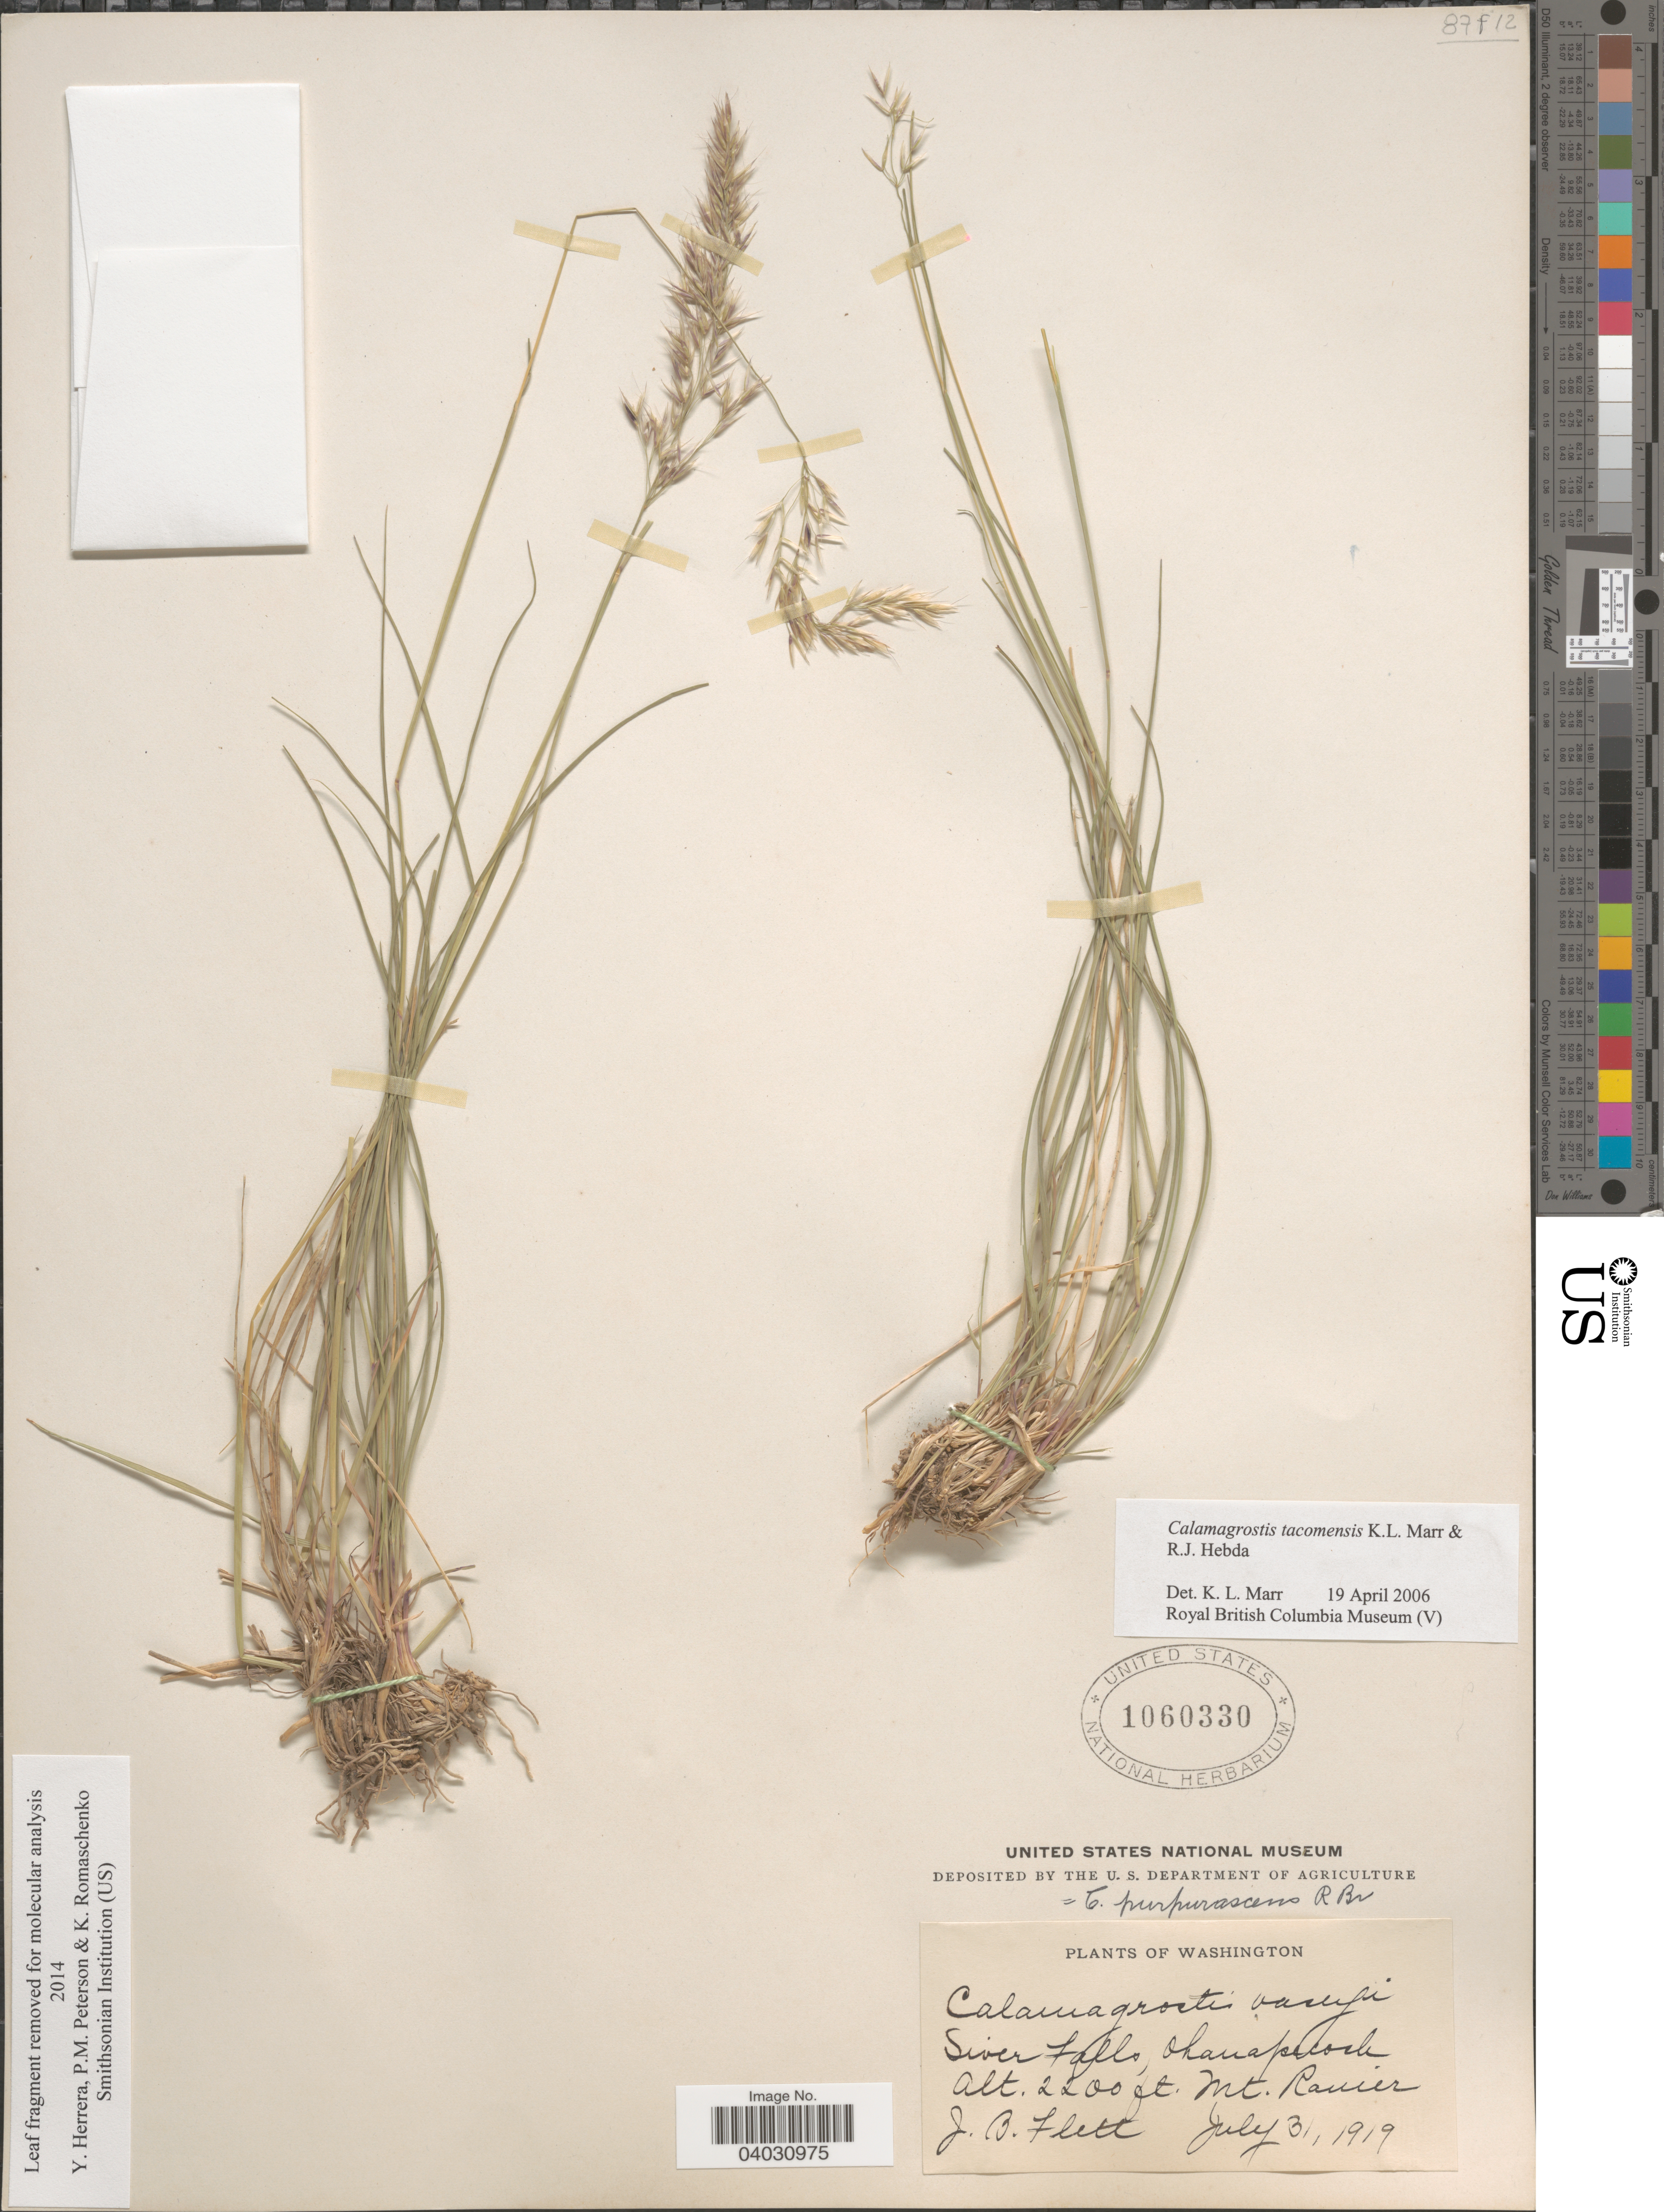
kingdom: Plantae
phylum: Tracheophyta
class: Liliopsida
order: Poales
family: Poaceae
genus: Calamagrostis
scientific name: Calamagrostis tacomensis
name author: K. Marr & Hebda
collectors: J. Flett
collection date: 1919-07-31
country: United States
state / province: Washington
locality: Siver Falls, Ohanapecosh. Mt. Rainier.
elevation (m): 671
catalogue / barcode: US 1060330